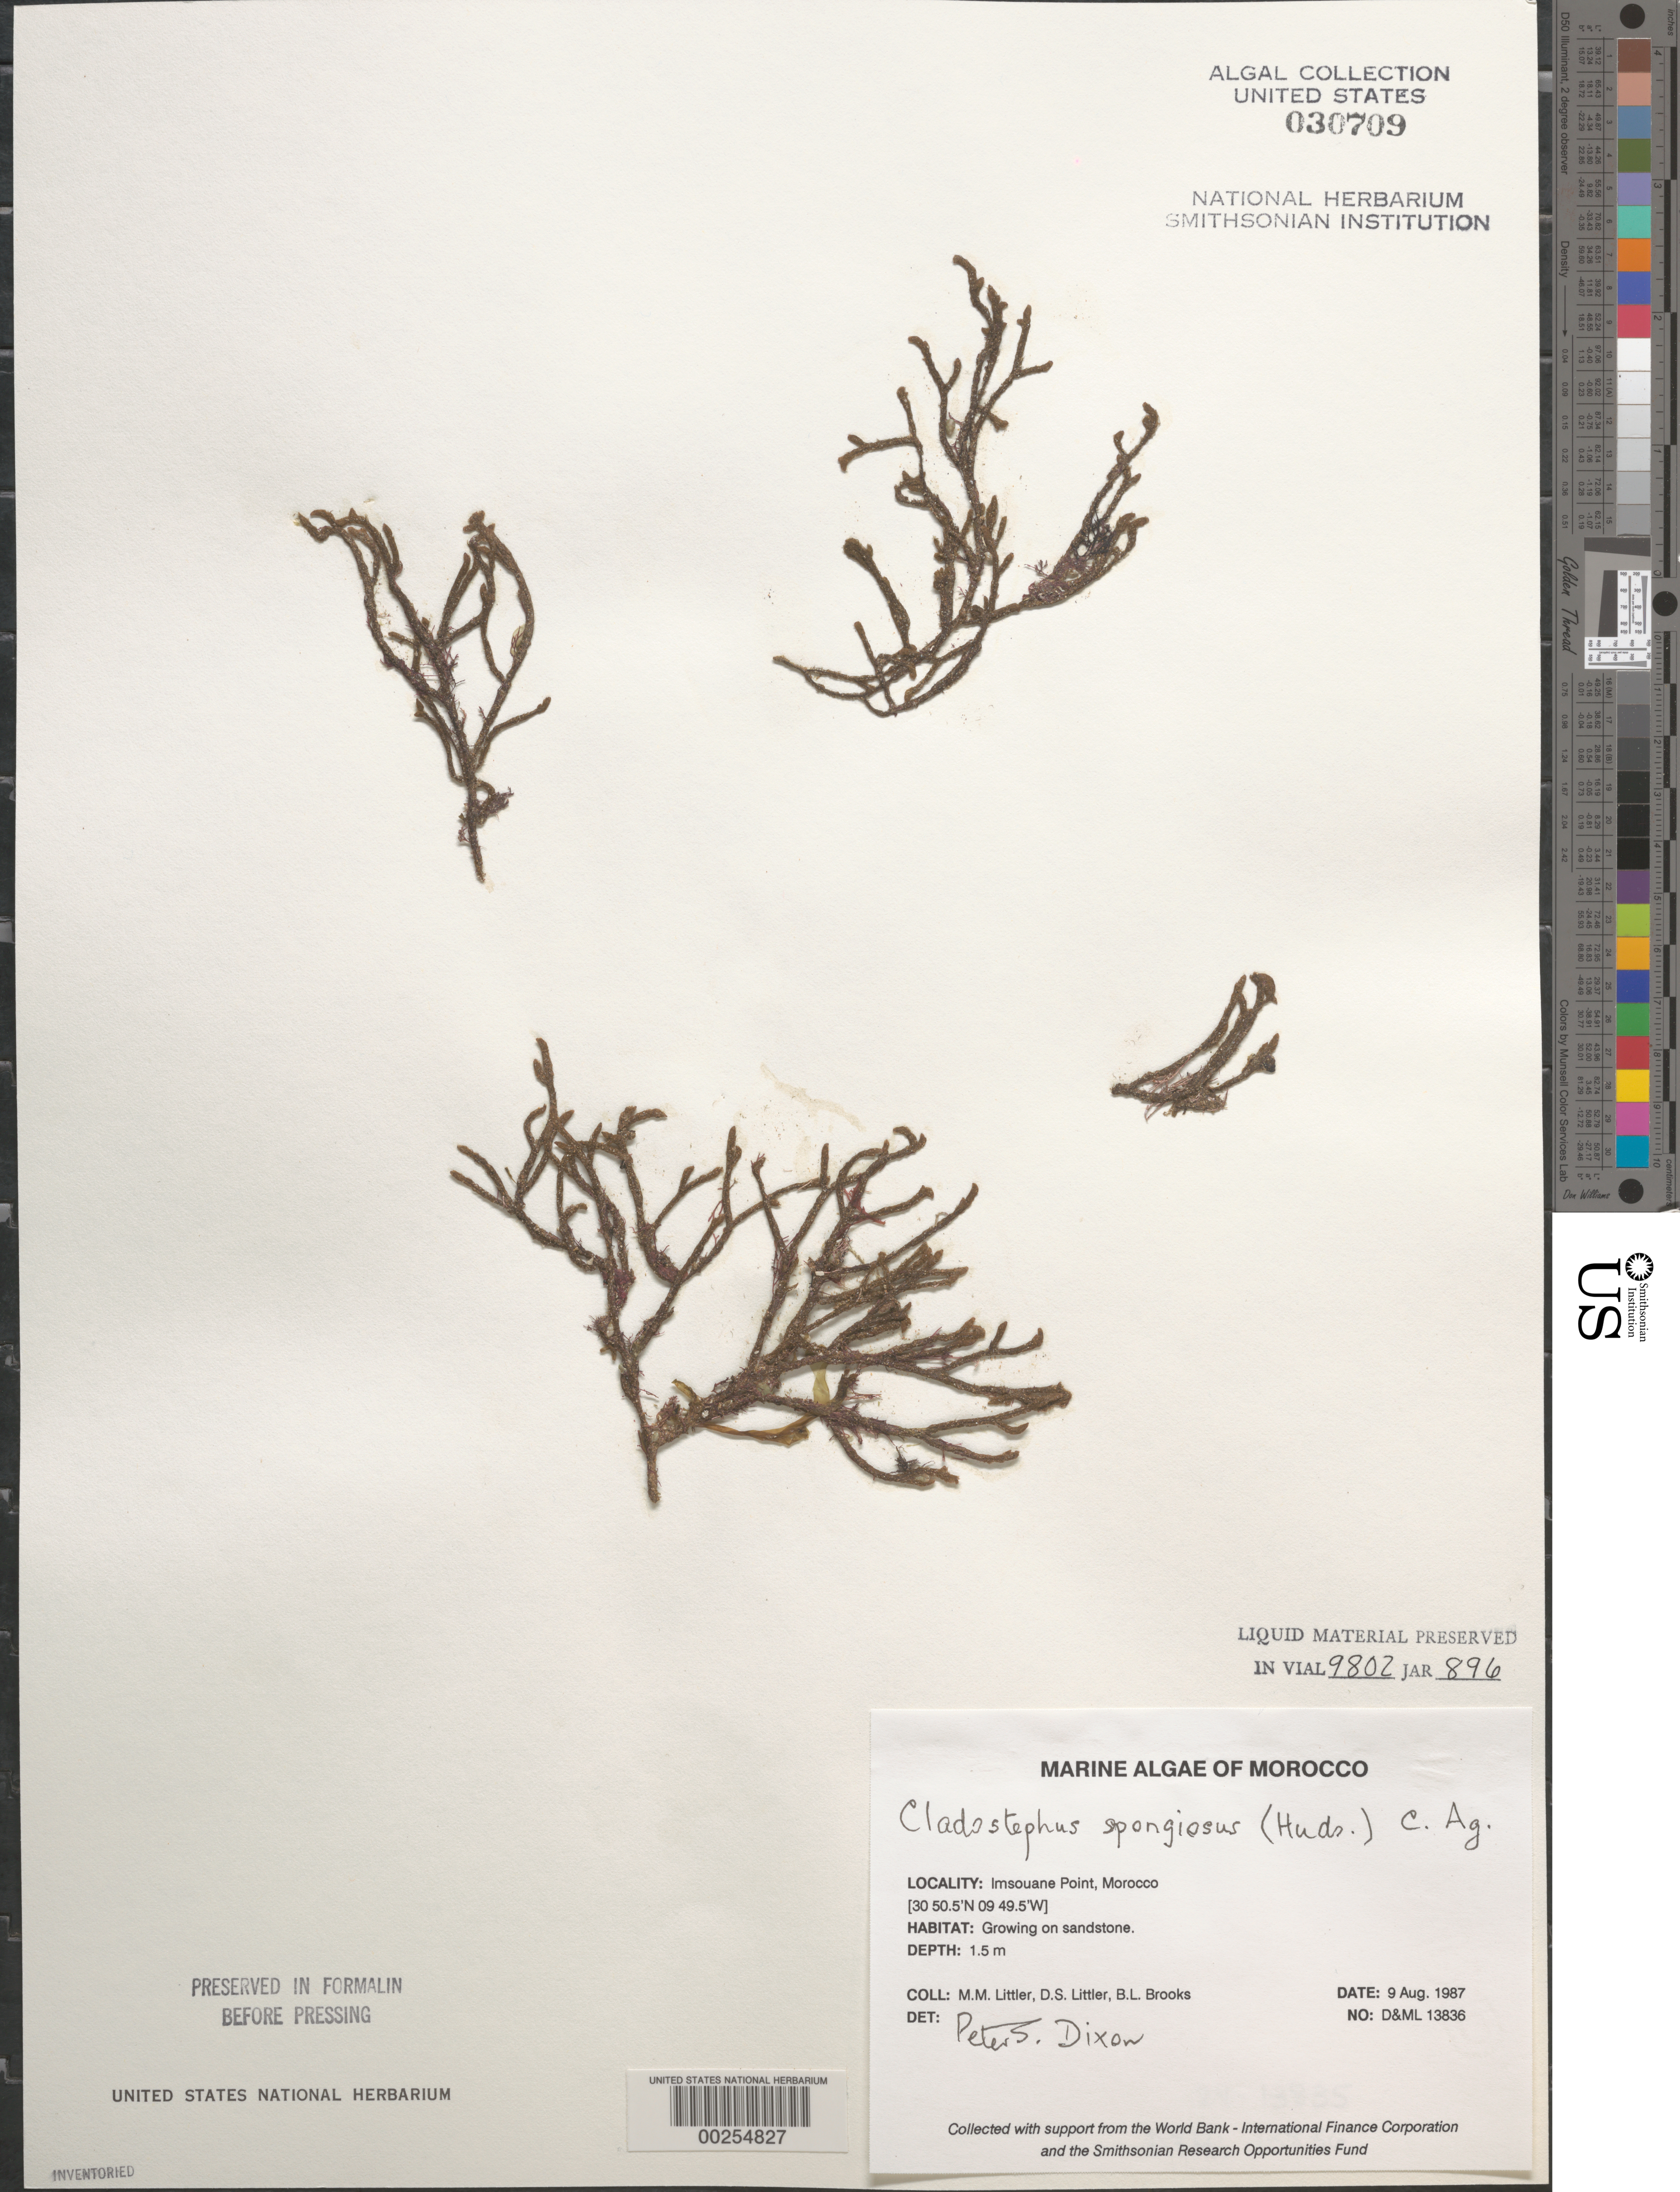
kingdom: Chromista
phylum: Ochrophyta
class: Phaeophyceae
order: Sphacelariales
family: Cladostephaceae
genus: Cladostephus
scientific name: Cladostephus spongiosus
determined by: Dixon, P. S.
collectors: M. M. Littler, D. S. Littler & B. Brooks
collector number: D&ML 13836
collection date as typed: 09 Aug 1987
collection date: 1987-08-09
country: Morocco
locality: Imsouane Point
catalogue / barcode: US 30709